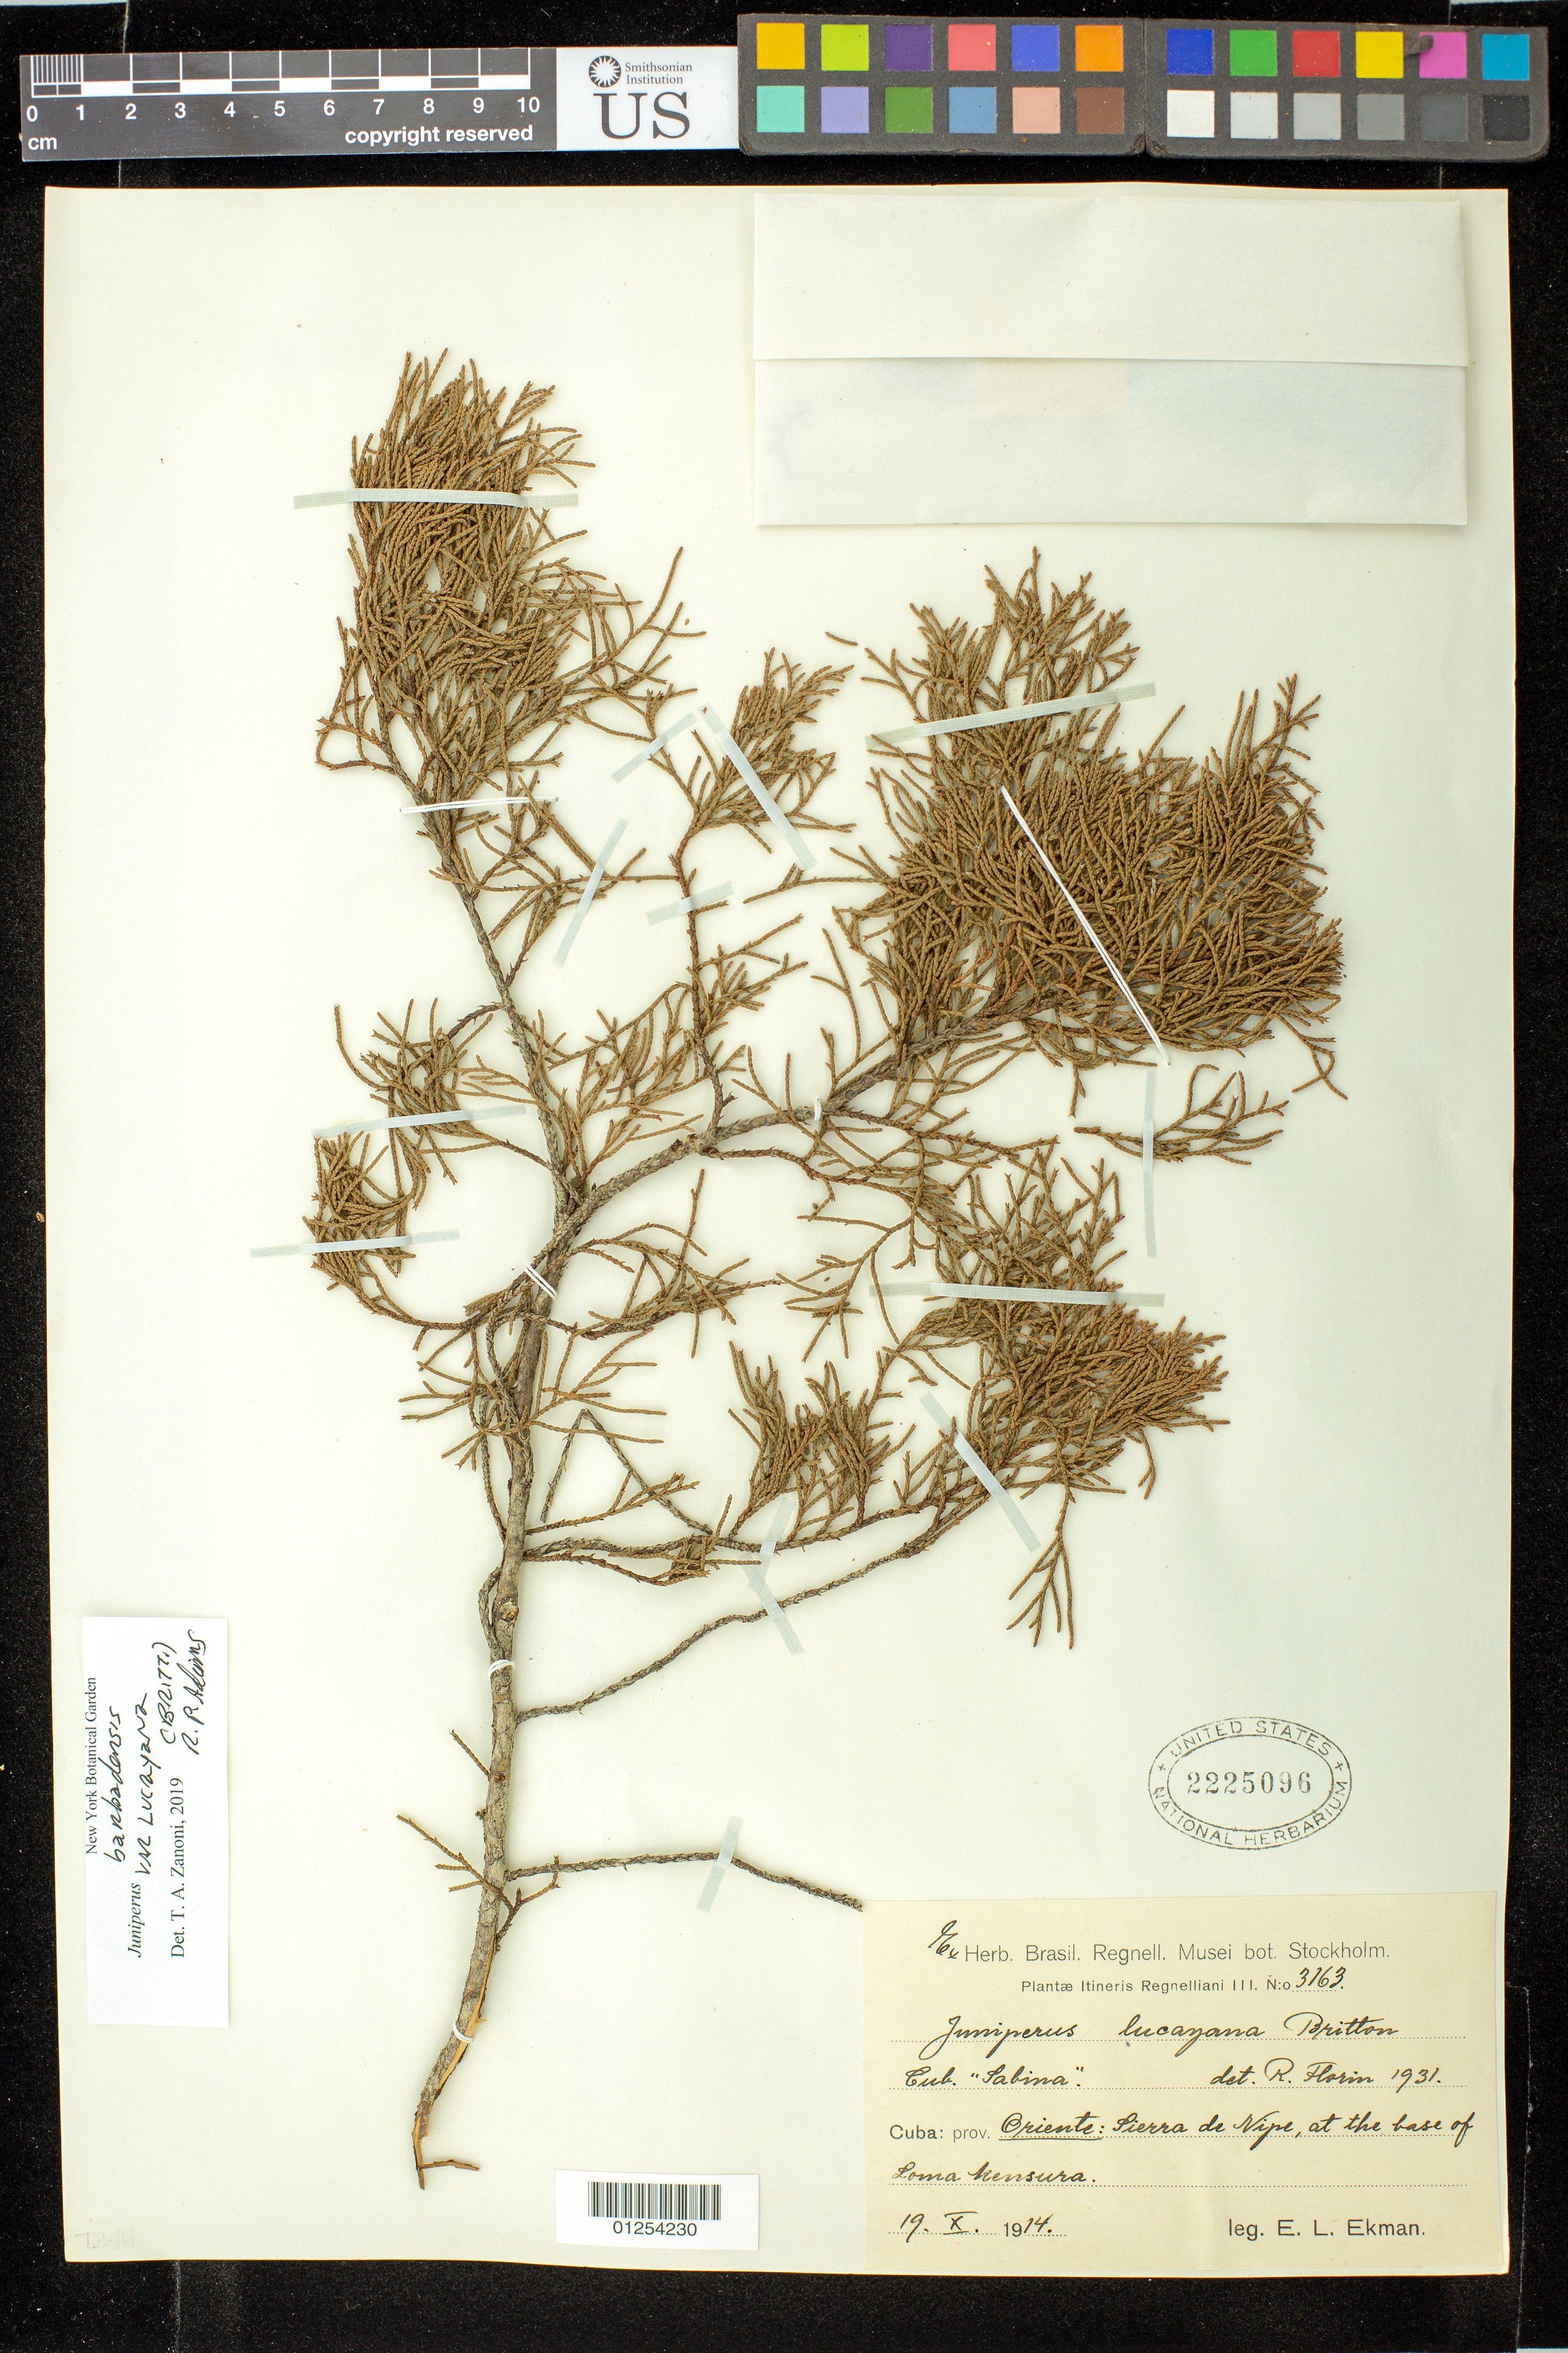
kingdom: Plantae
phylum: Tracheophyta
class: Pinopsida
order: Pinales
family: Cupressaceae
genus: Juniperus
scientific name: Juniperus barbadensis var. lucayana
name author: (Britton) R.P. Adams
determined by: Zanoni, T. A., (NY), New York Botanical Garden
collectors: E. L. Ekman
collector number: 3763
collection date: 1914-10-19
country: Cuba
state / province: Oriente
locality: Sierra de Nipe at the base of Loma Mensura (epiphyt)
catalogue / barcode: US 2225096